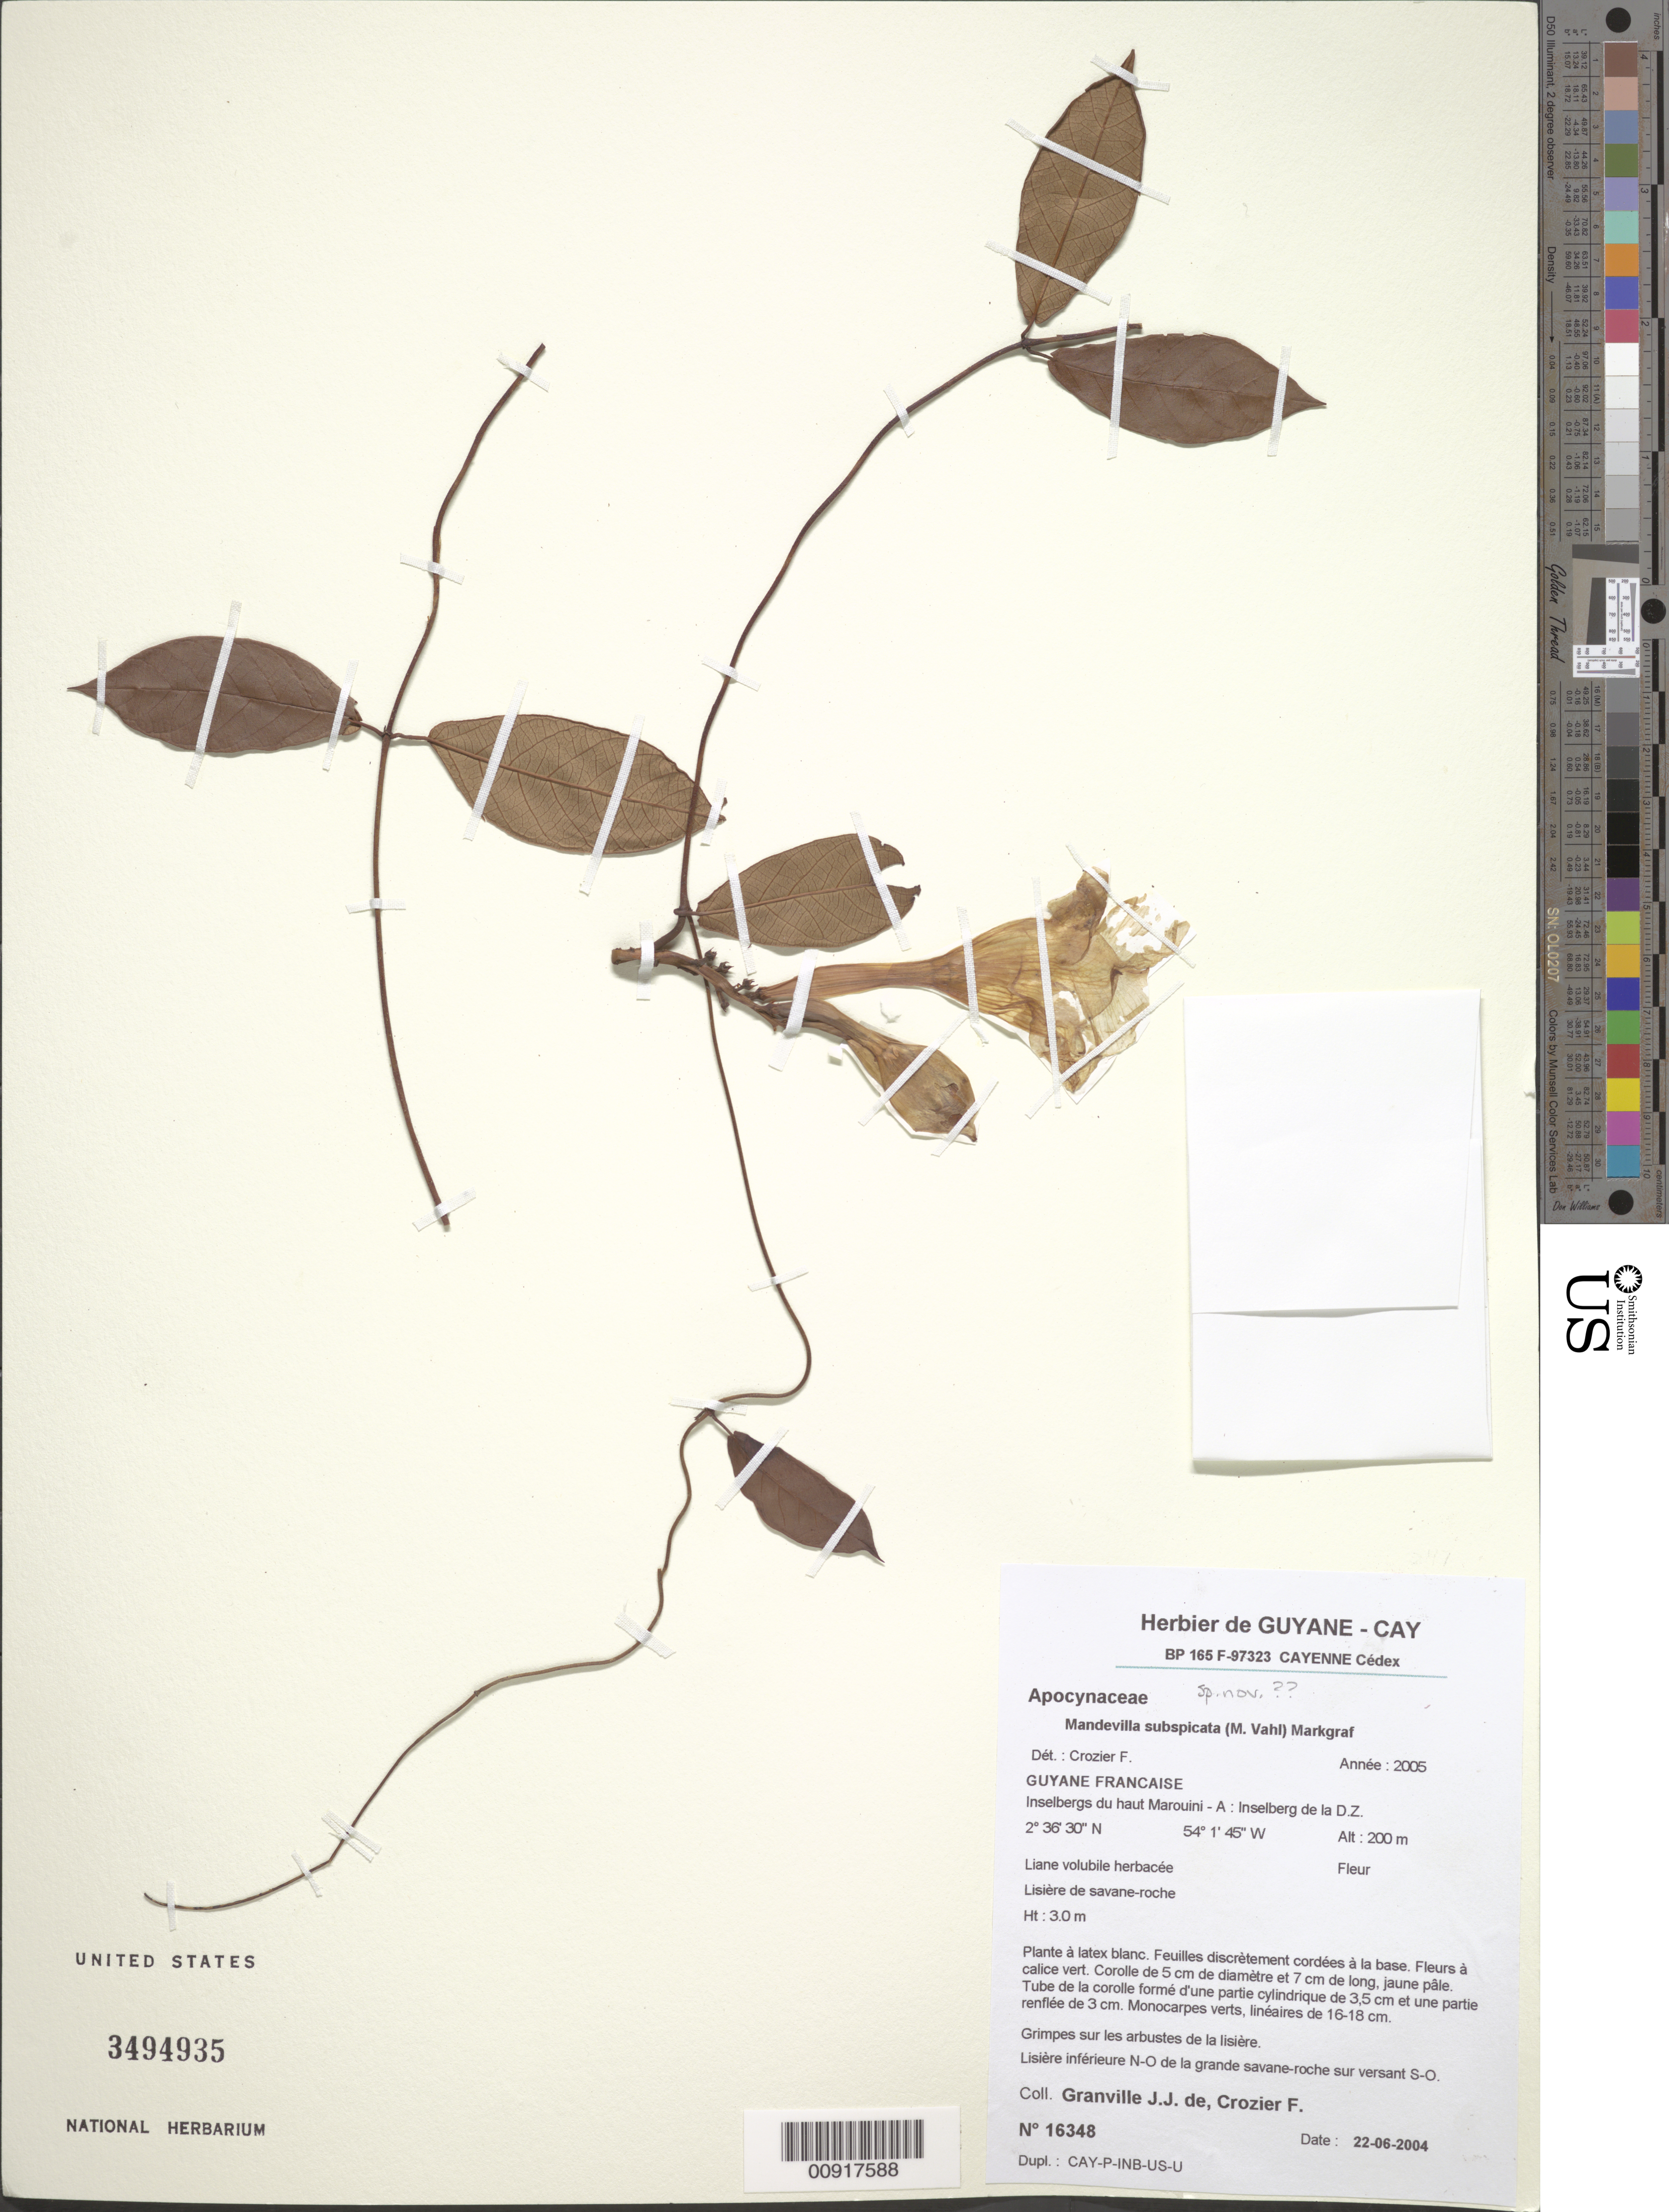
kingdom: Plantae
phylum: Tracheophyta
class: Magnoliopsida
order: Gentianales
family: Apocynaceae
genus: Mandevilla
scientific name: Mandevilla subspicata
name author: (Vahl) Markgr.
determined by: Crozier, F.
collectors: J.-J. de Granville & F. Crozier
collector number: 16348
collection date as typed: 22-Jun-04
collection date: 2004-06-22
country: French Guiana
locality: Haut Marouini-A; Inselberg de la D.Z.; lisiere inferieure NO de la grande savane-roche sur versant SO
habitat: Grimpes sur les arbustes de la lisiere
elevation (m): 200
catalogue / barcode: US 3494935